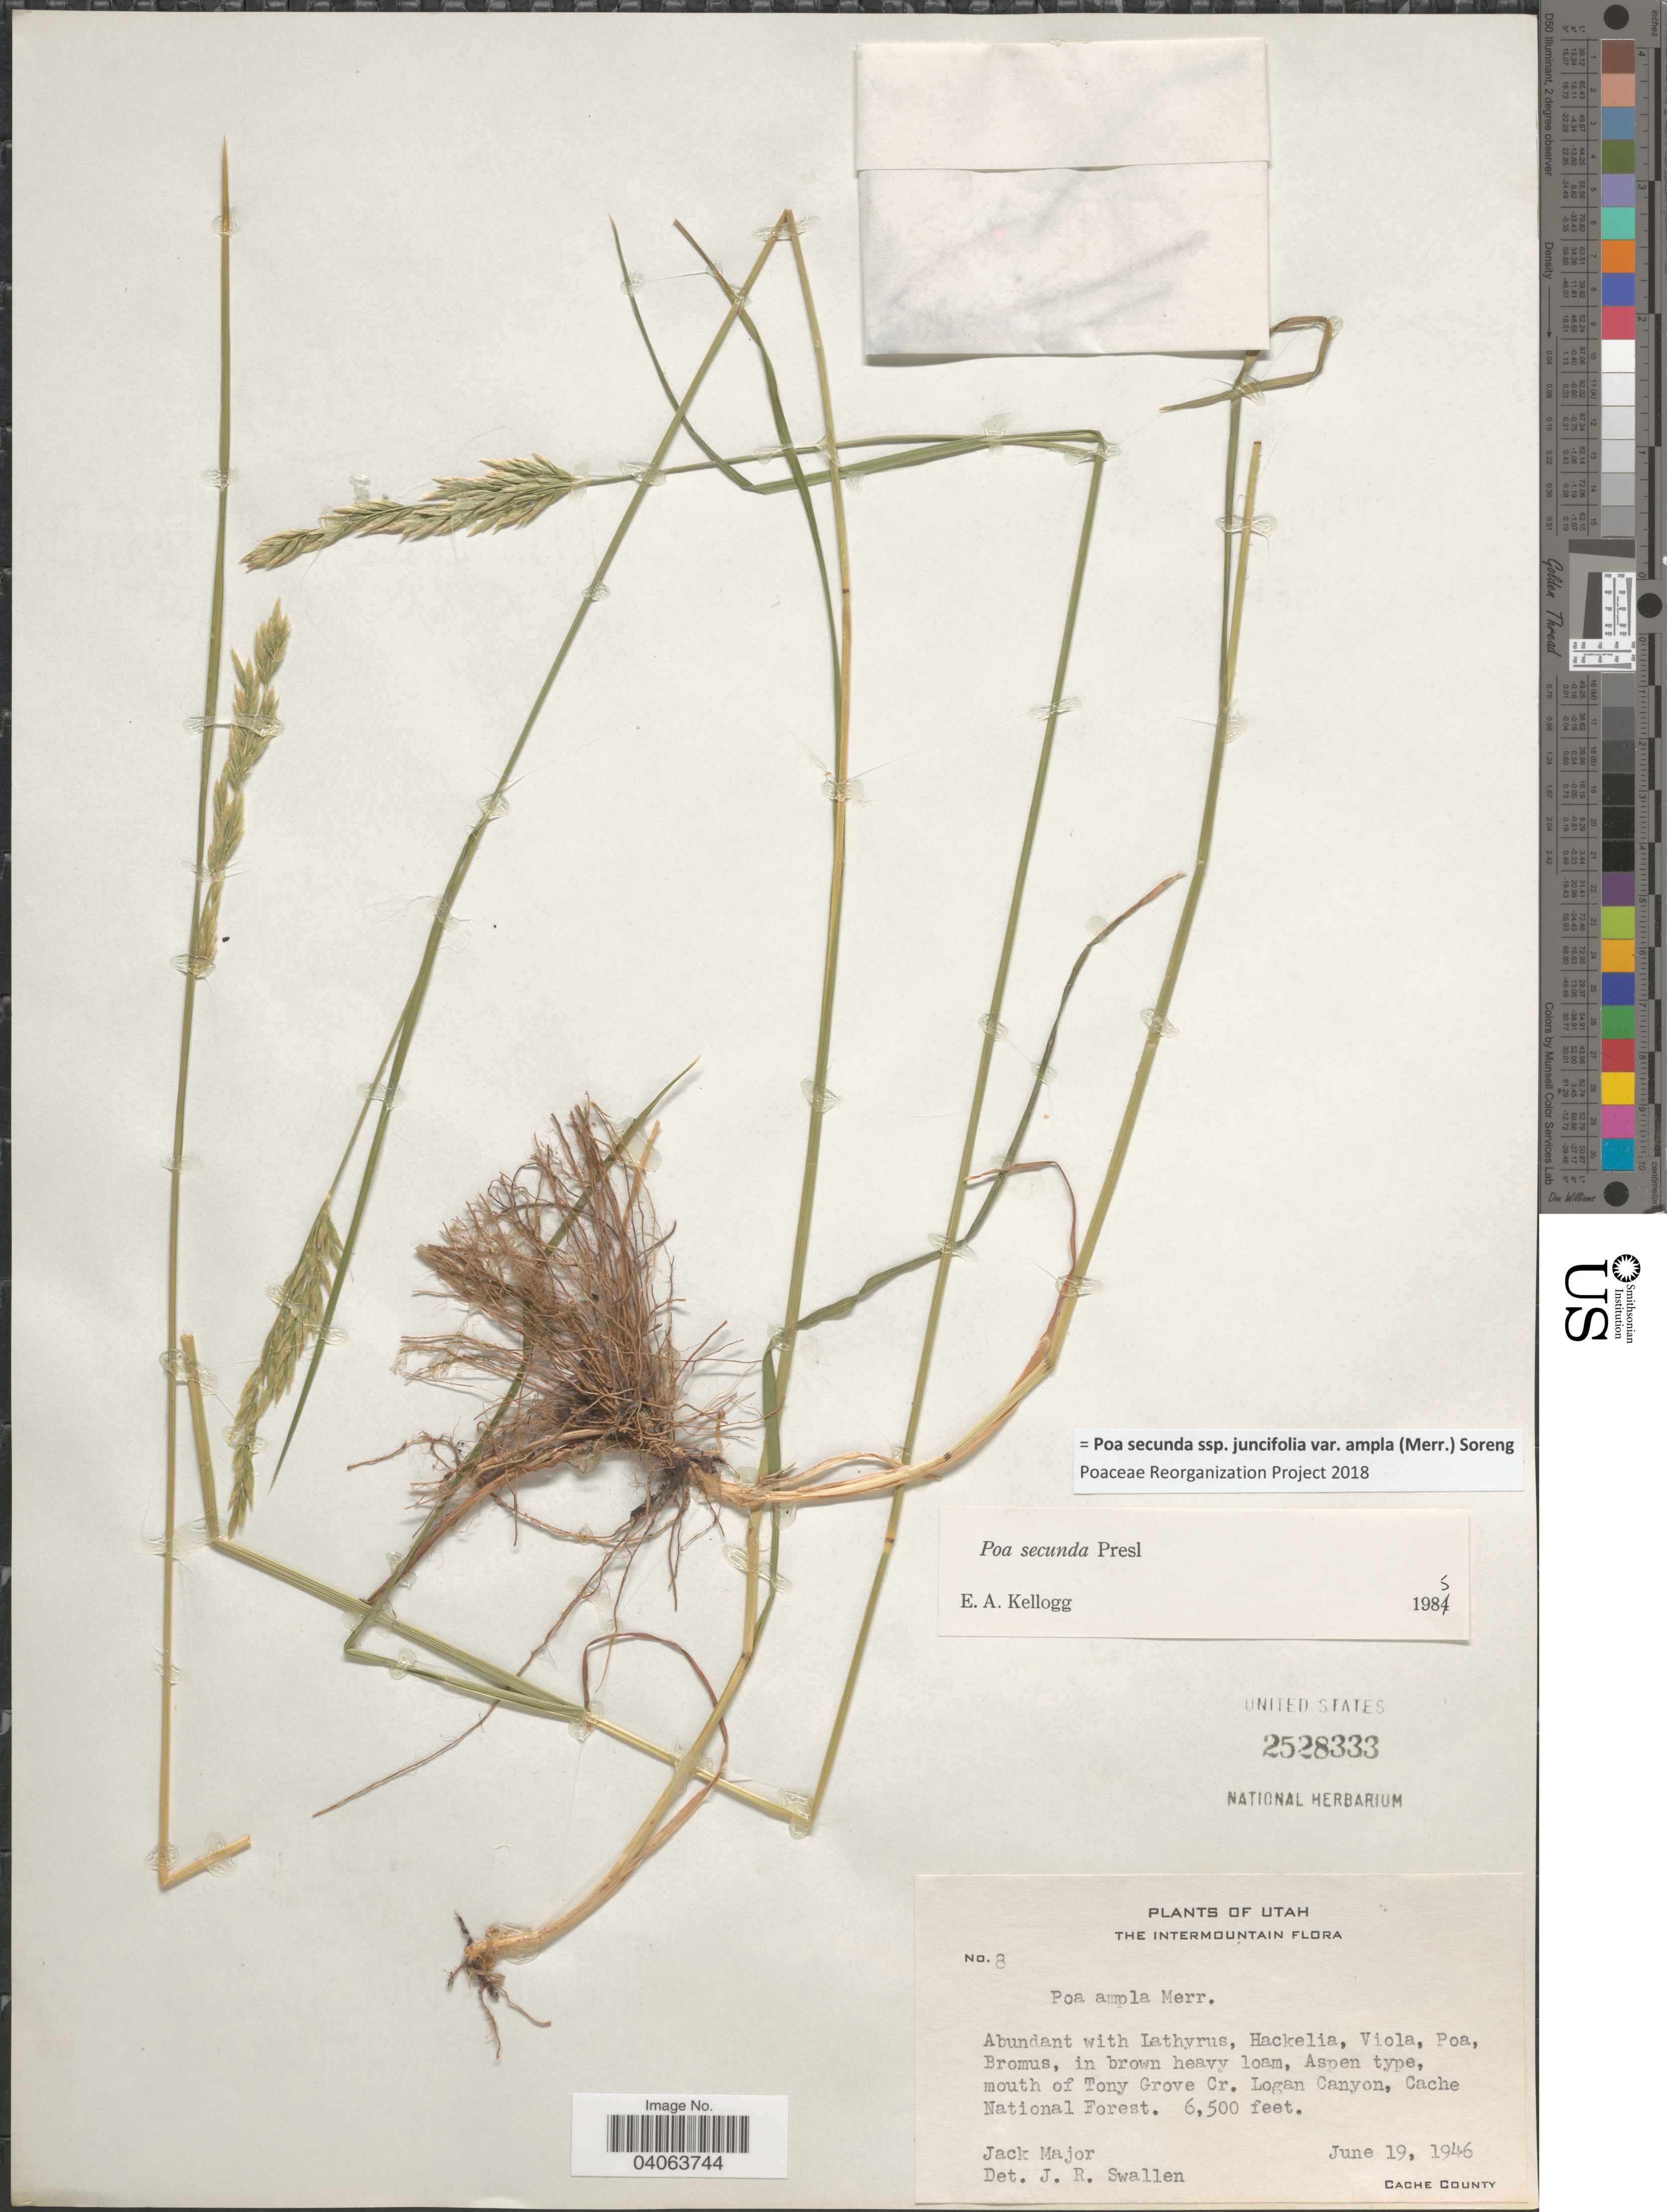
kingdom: Plantae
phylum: Tracheophyta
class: Liliopsida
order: Poales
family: Poaceae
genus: Poa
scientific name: Poa secunda subsp. juncifolia var. ampla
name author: (Merr.) Soreng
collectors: J. Major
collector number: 8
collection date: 1946-06-19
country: United States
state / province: Utah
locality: The Intermountain. Mouth of Tony Grove Cr. Logan Canyon, Cache National Forest. Cache County.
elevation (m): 1981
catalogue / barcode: US 2528333